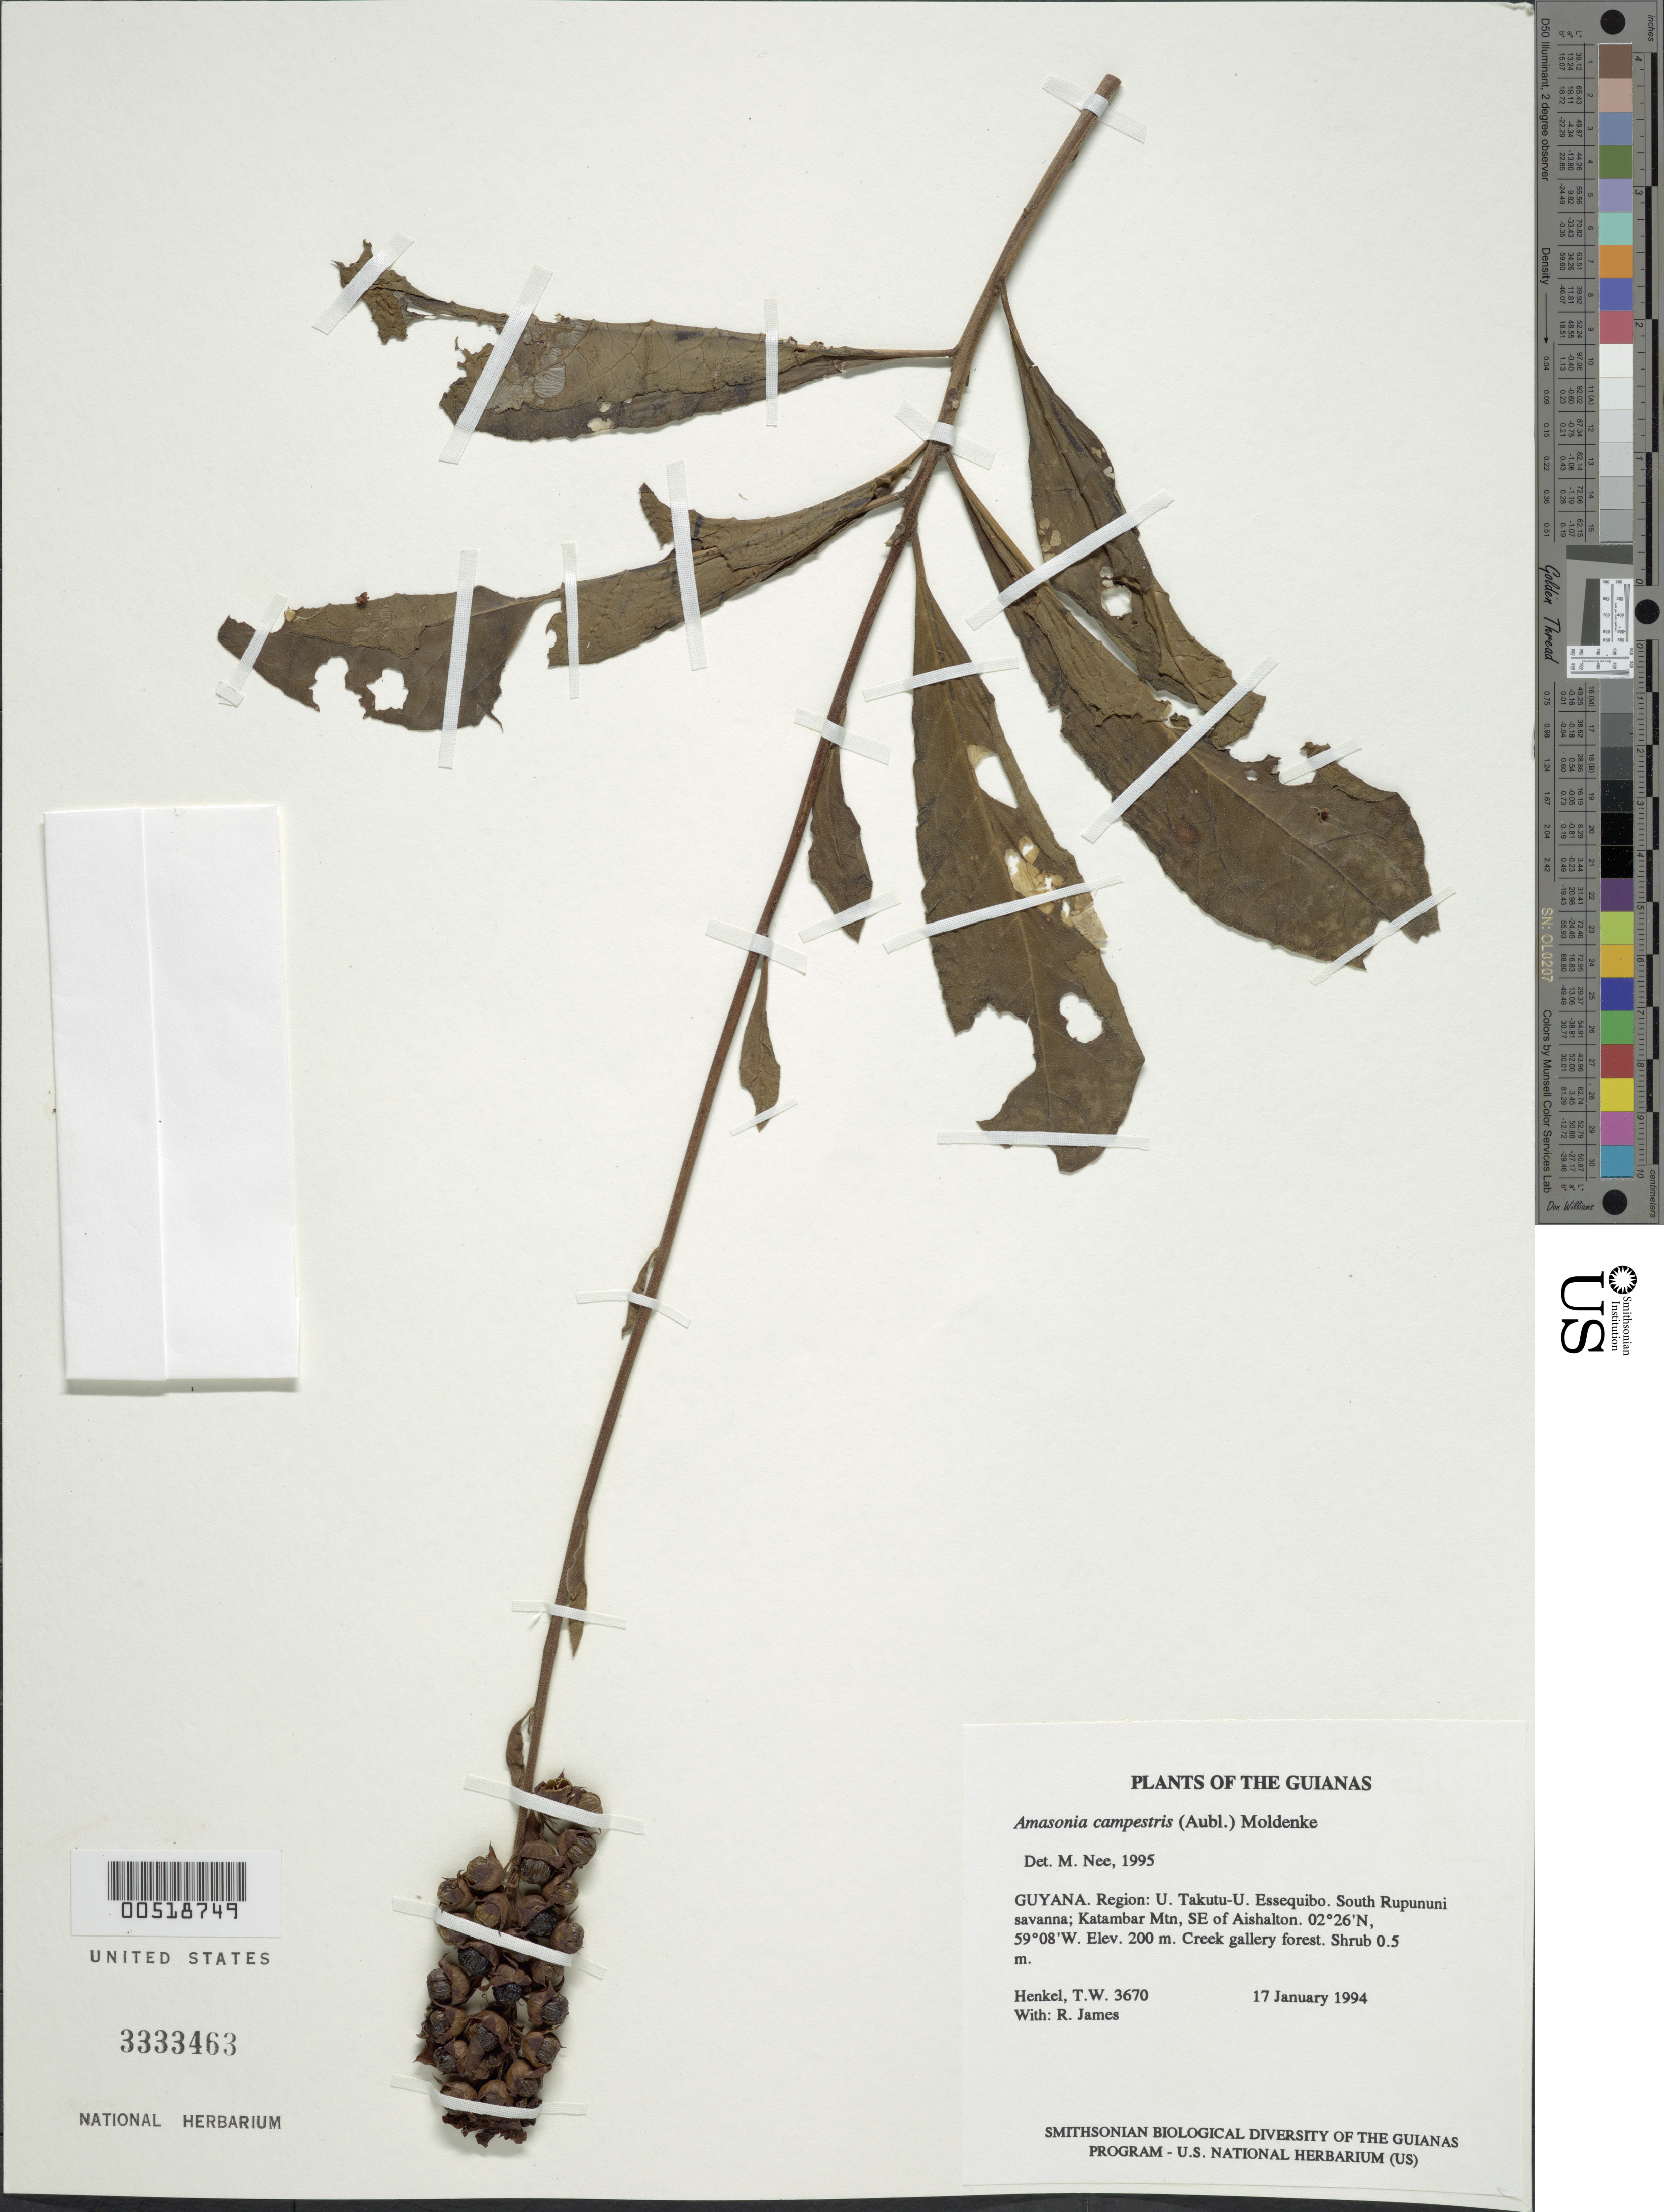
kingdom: Plantae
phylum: Tracheophyta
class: Magnoliopsida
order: Lamiales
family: Lamiaceae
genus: Amasonia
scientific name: Amasonia campestris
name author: (Aubl.) Moldenke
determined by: Nee, Michael H.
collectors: T. Henkel & R. James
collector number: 3670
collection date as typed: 17 January 1994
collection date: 1994-01-17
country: Guyana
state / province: U. Takutu-U. Essequibo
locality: South Rupununi savanna; Katambar Mtn, SE of Aishalton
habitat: Creek gallery forest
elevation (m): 200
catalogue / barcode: US 3333463